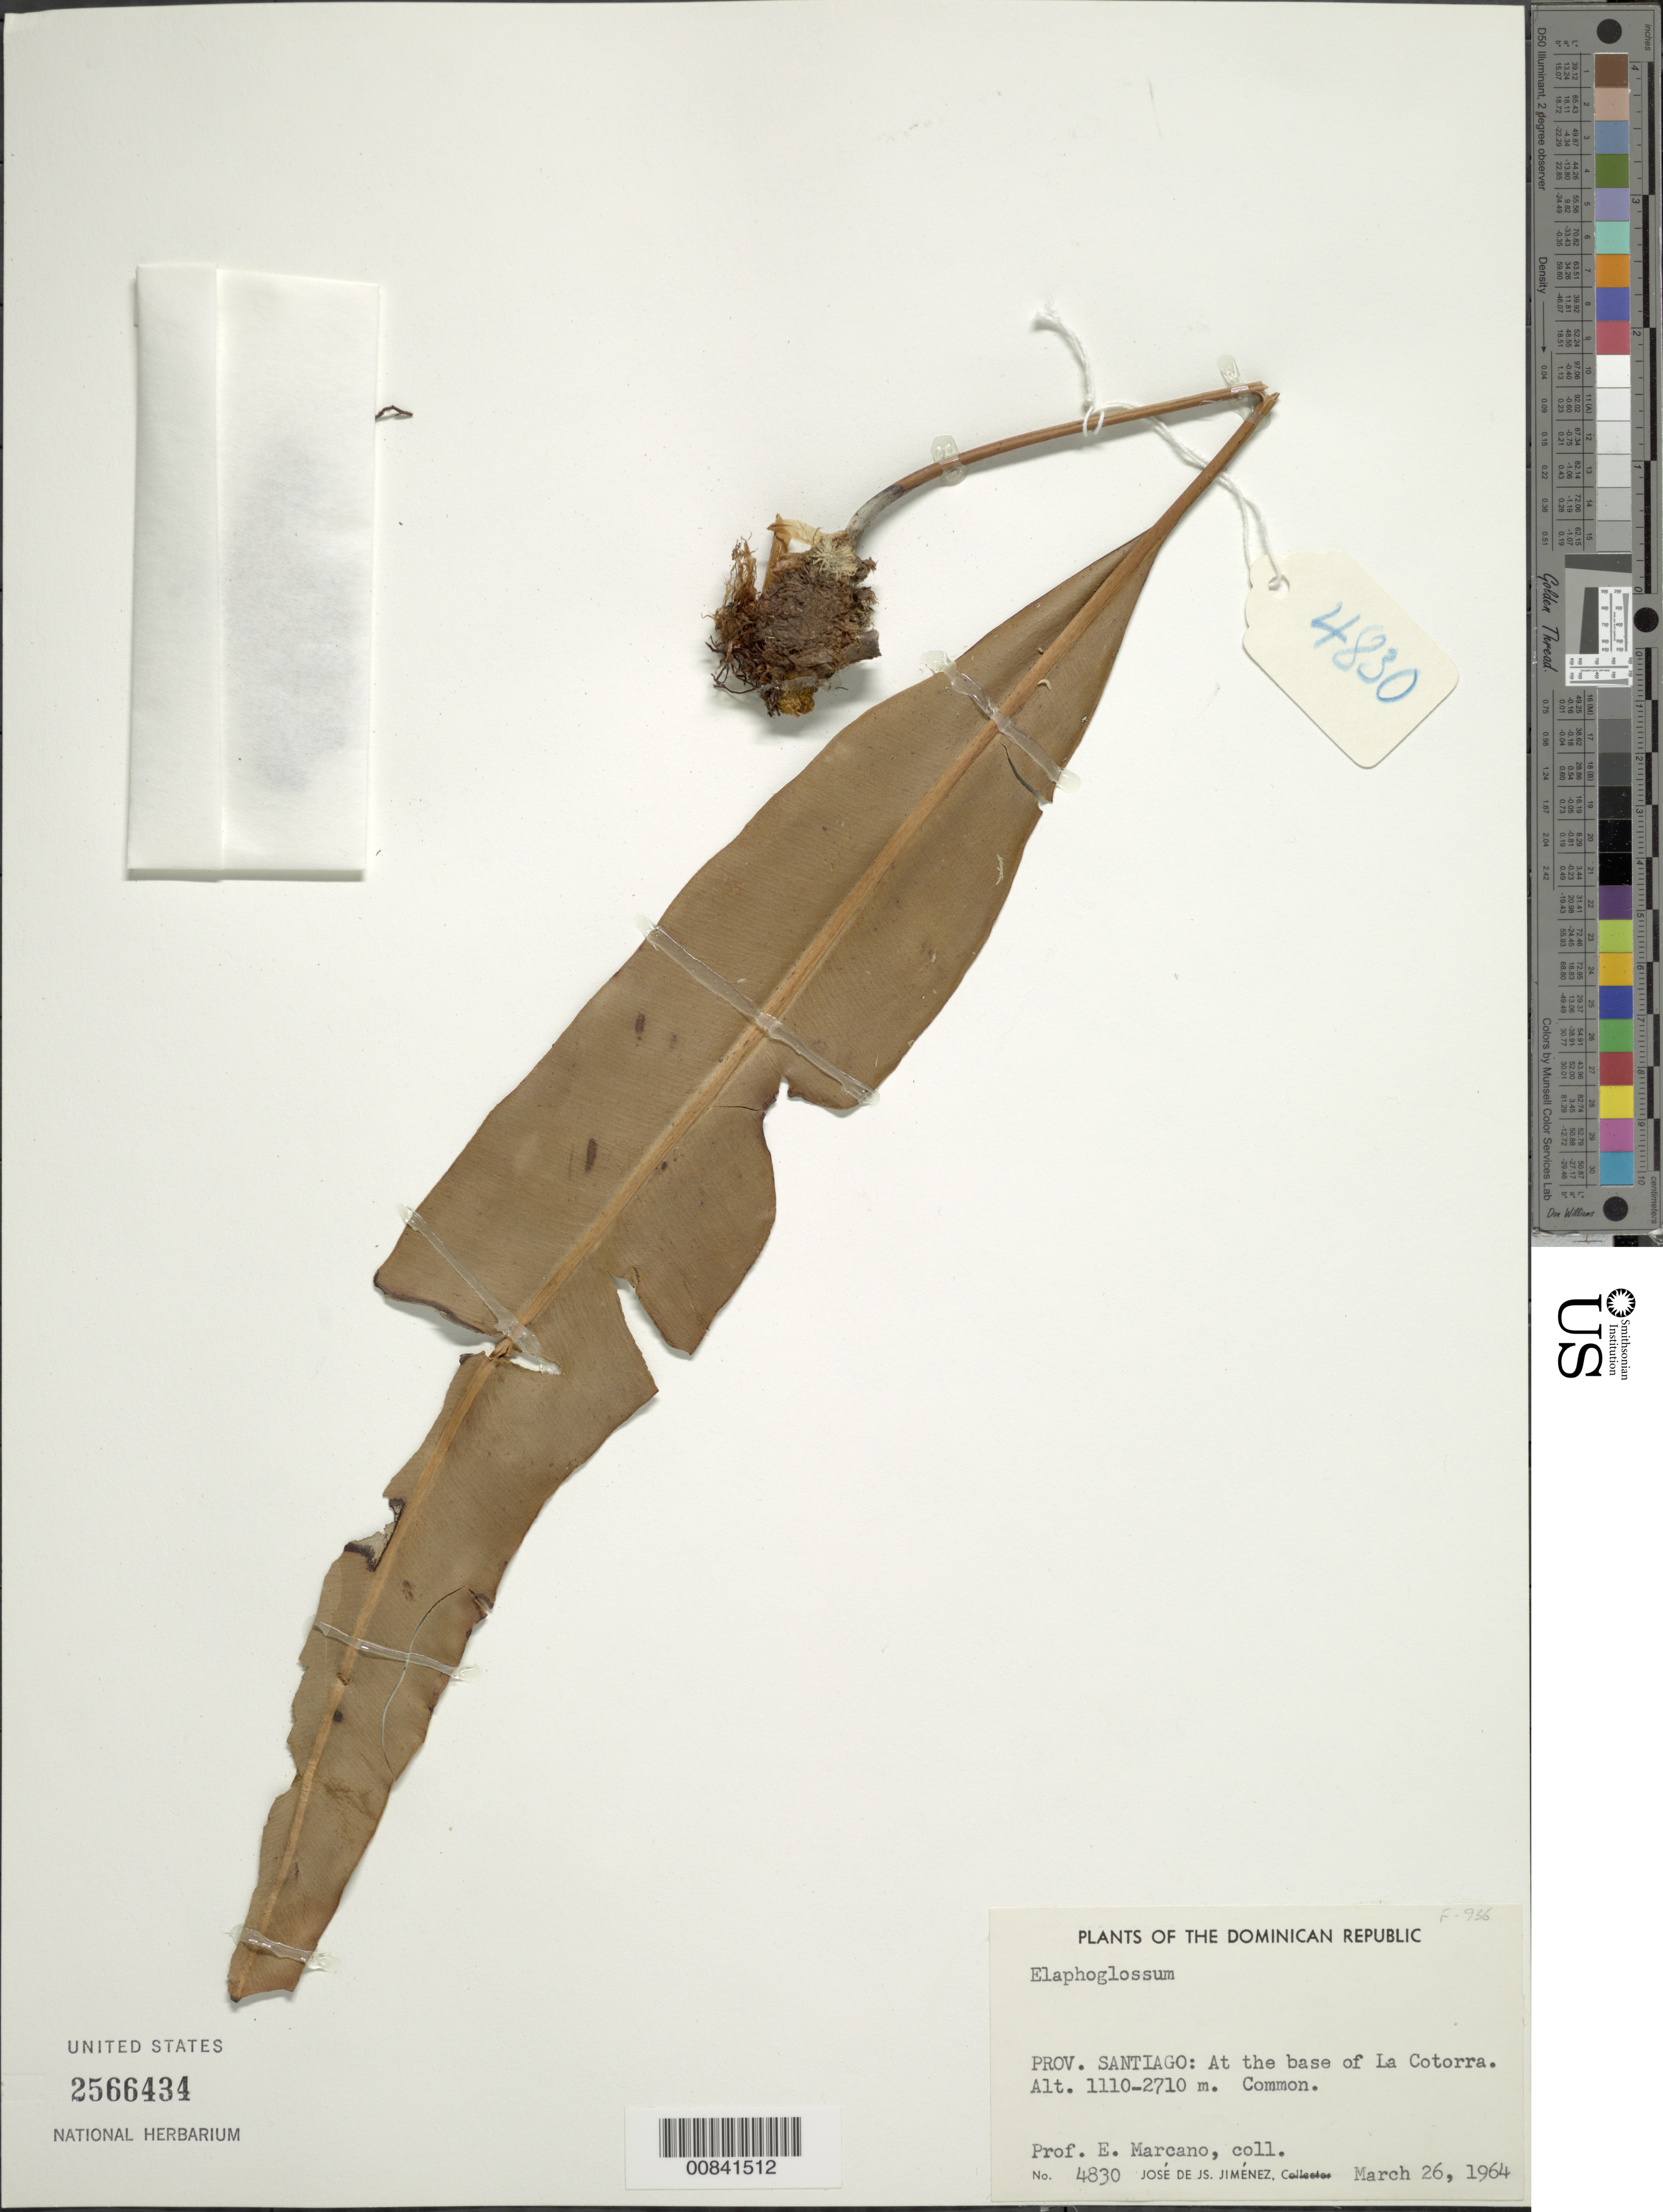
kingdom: Plantae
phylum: Tracheophyta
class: Polypodiopsida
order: Polypodiales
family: Dryopteridaceae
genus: Elaphoglossum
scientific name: Elaphoglossum latifolium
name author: (Sw.) J. Sm.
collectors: E. J. Marcano F. & J. J. Jiménez Almonte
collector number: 4830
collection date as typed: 26 Mar 1964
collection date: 1964-03-26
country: Dominican Republic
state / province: Santiago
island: Hispaniola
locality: La Cotorra, at base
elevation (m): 1110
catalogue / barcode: US 2566434